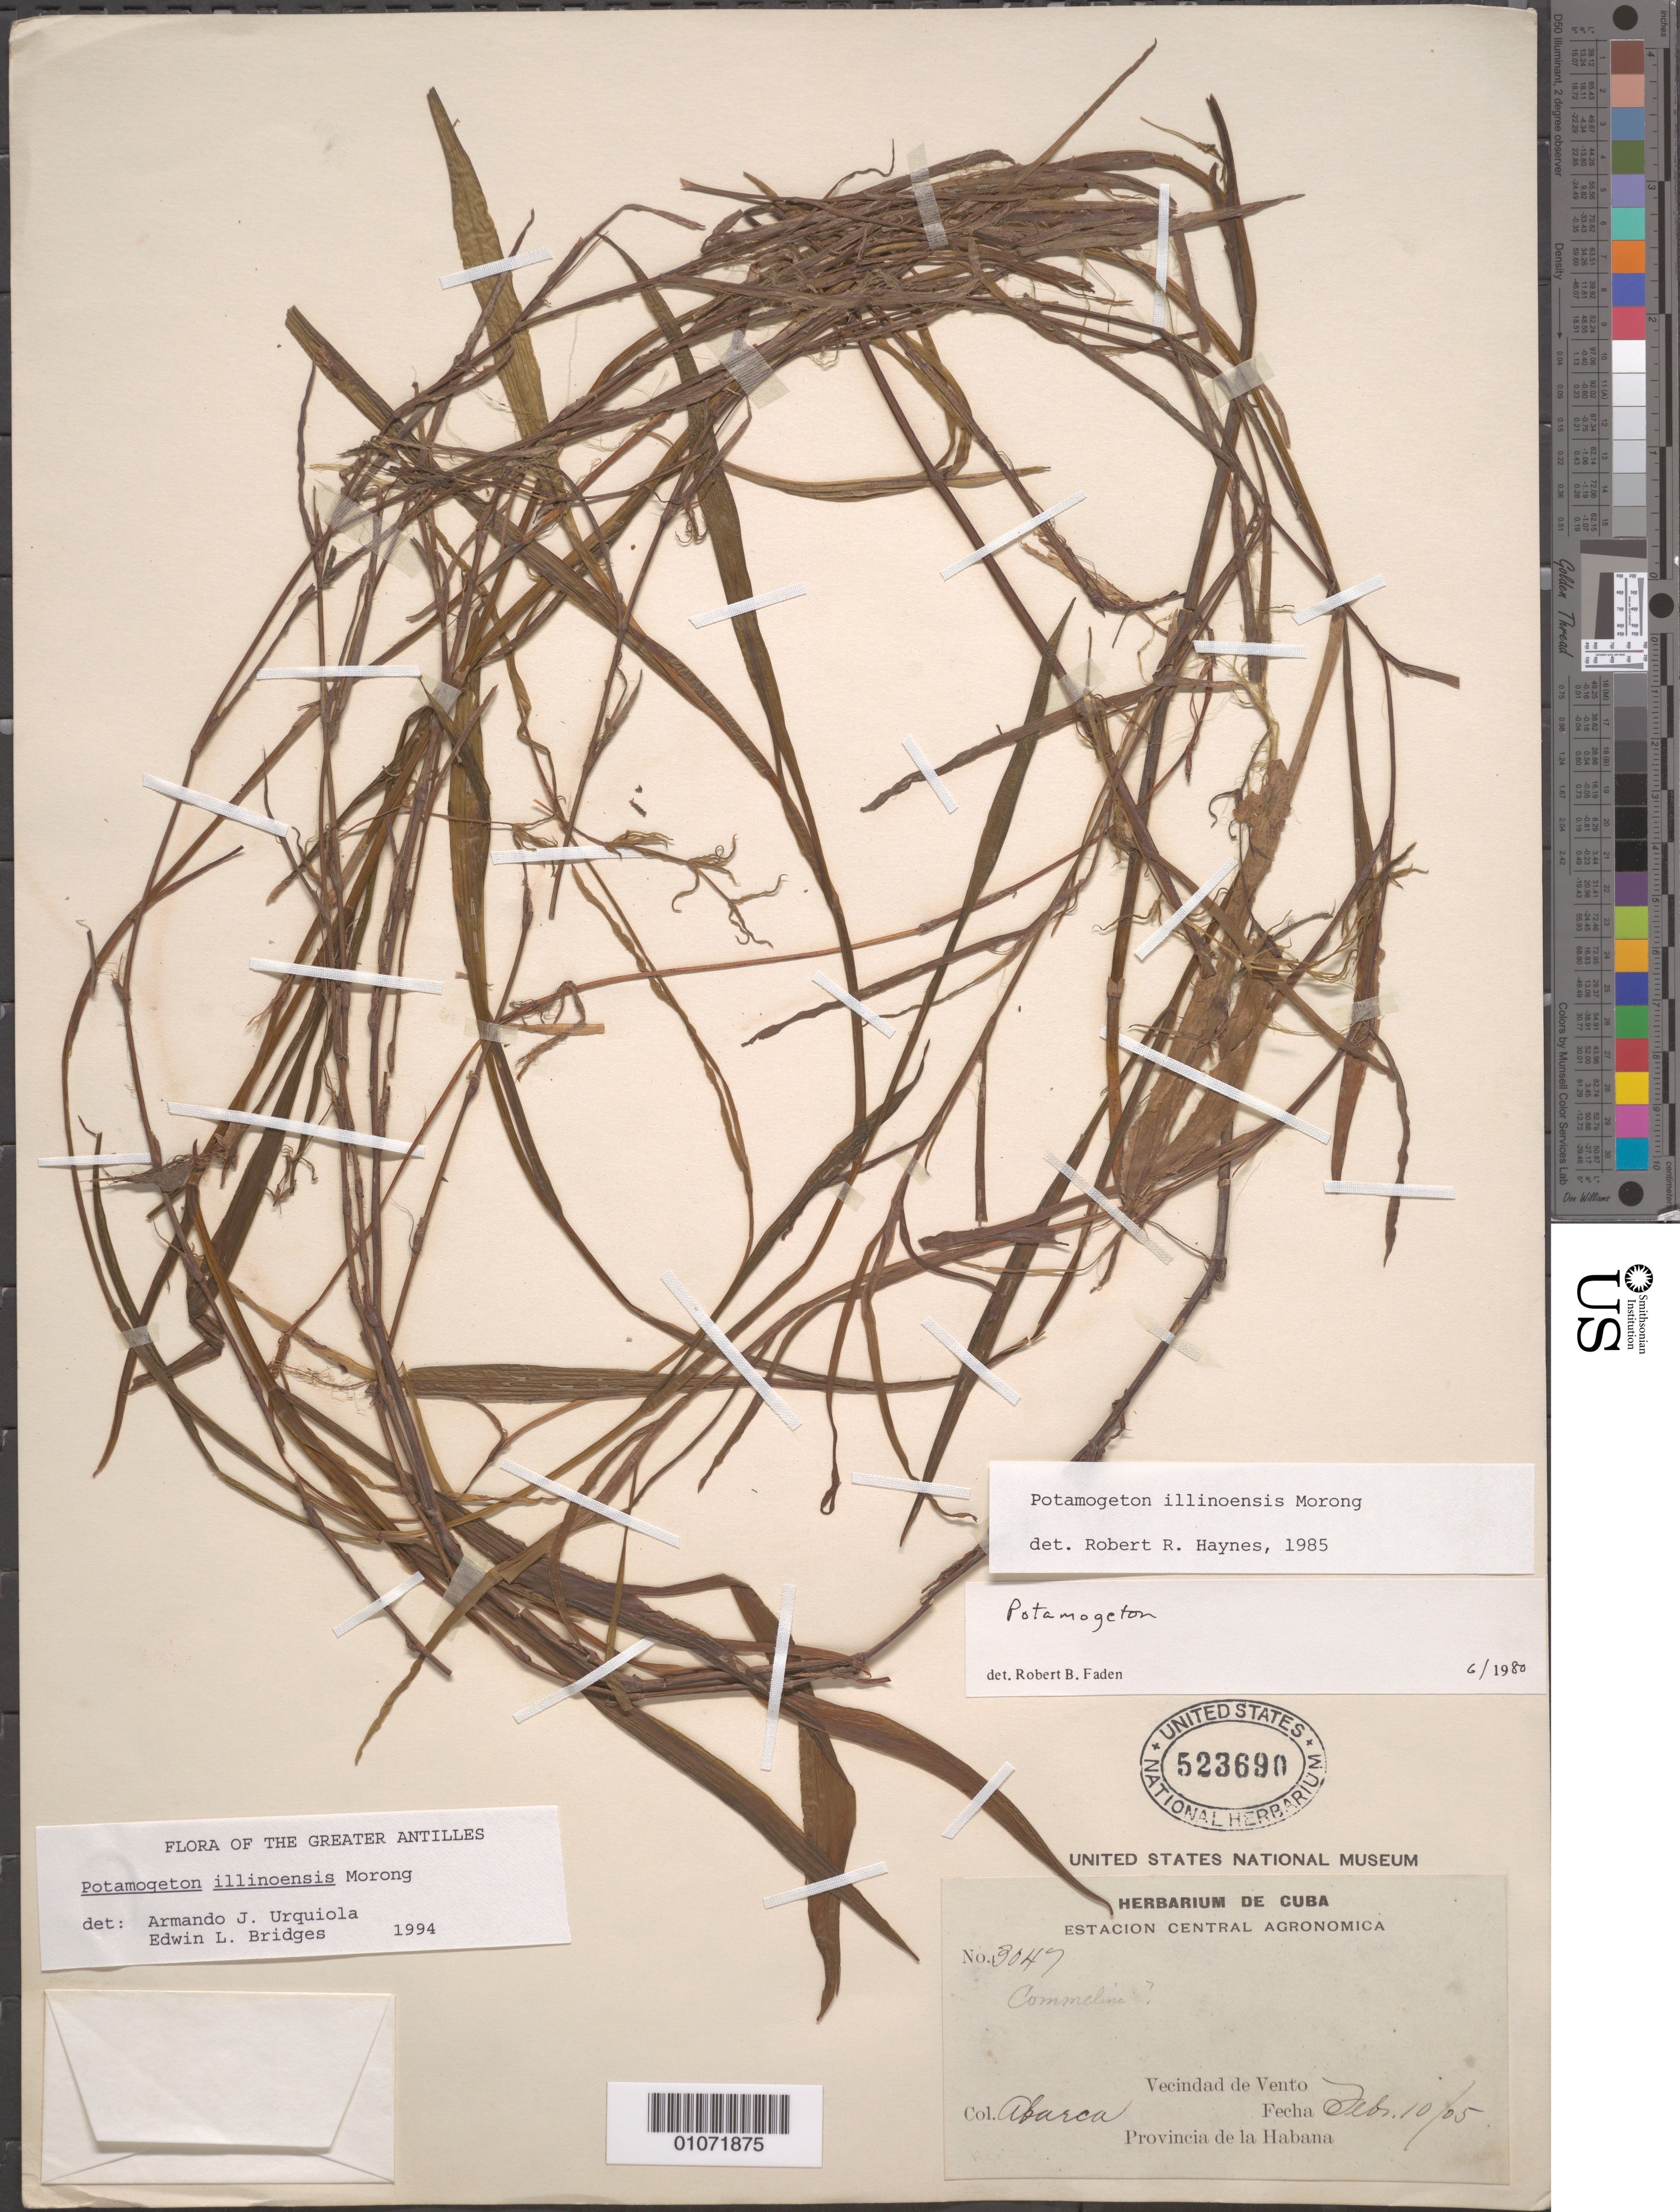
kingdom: Plantae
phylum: Tracheophyta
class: Liliopsida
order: Alismatales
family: Potamogetonaceae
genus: Potamogeton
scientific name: Potamogeton illinoensis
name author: Morong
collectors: M. Abarca y Vascquez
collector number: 3047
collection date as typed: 10 Dec 1905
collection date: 1905-12-10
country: Cuba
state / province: La Habana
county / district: Municipio de Boyeros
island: Cuba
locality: La Habana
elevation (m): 97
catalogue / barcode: US 523690